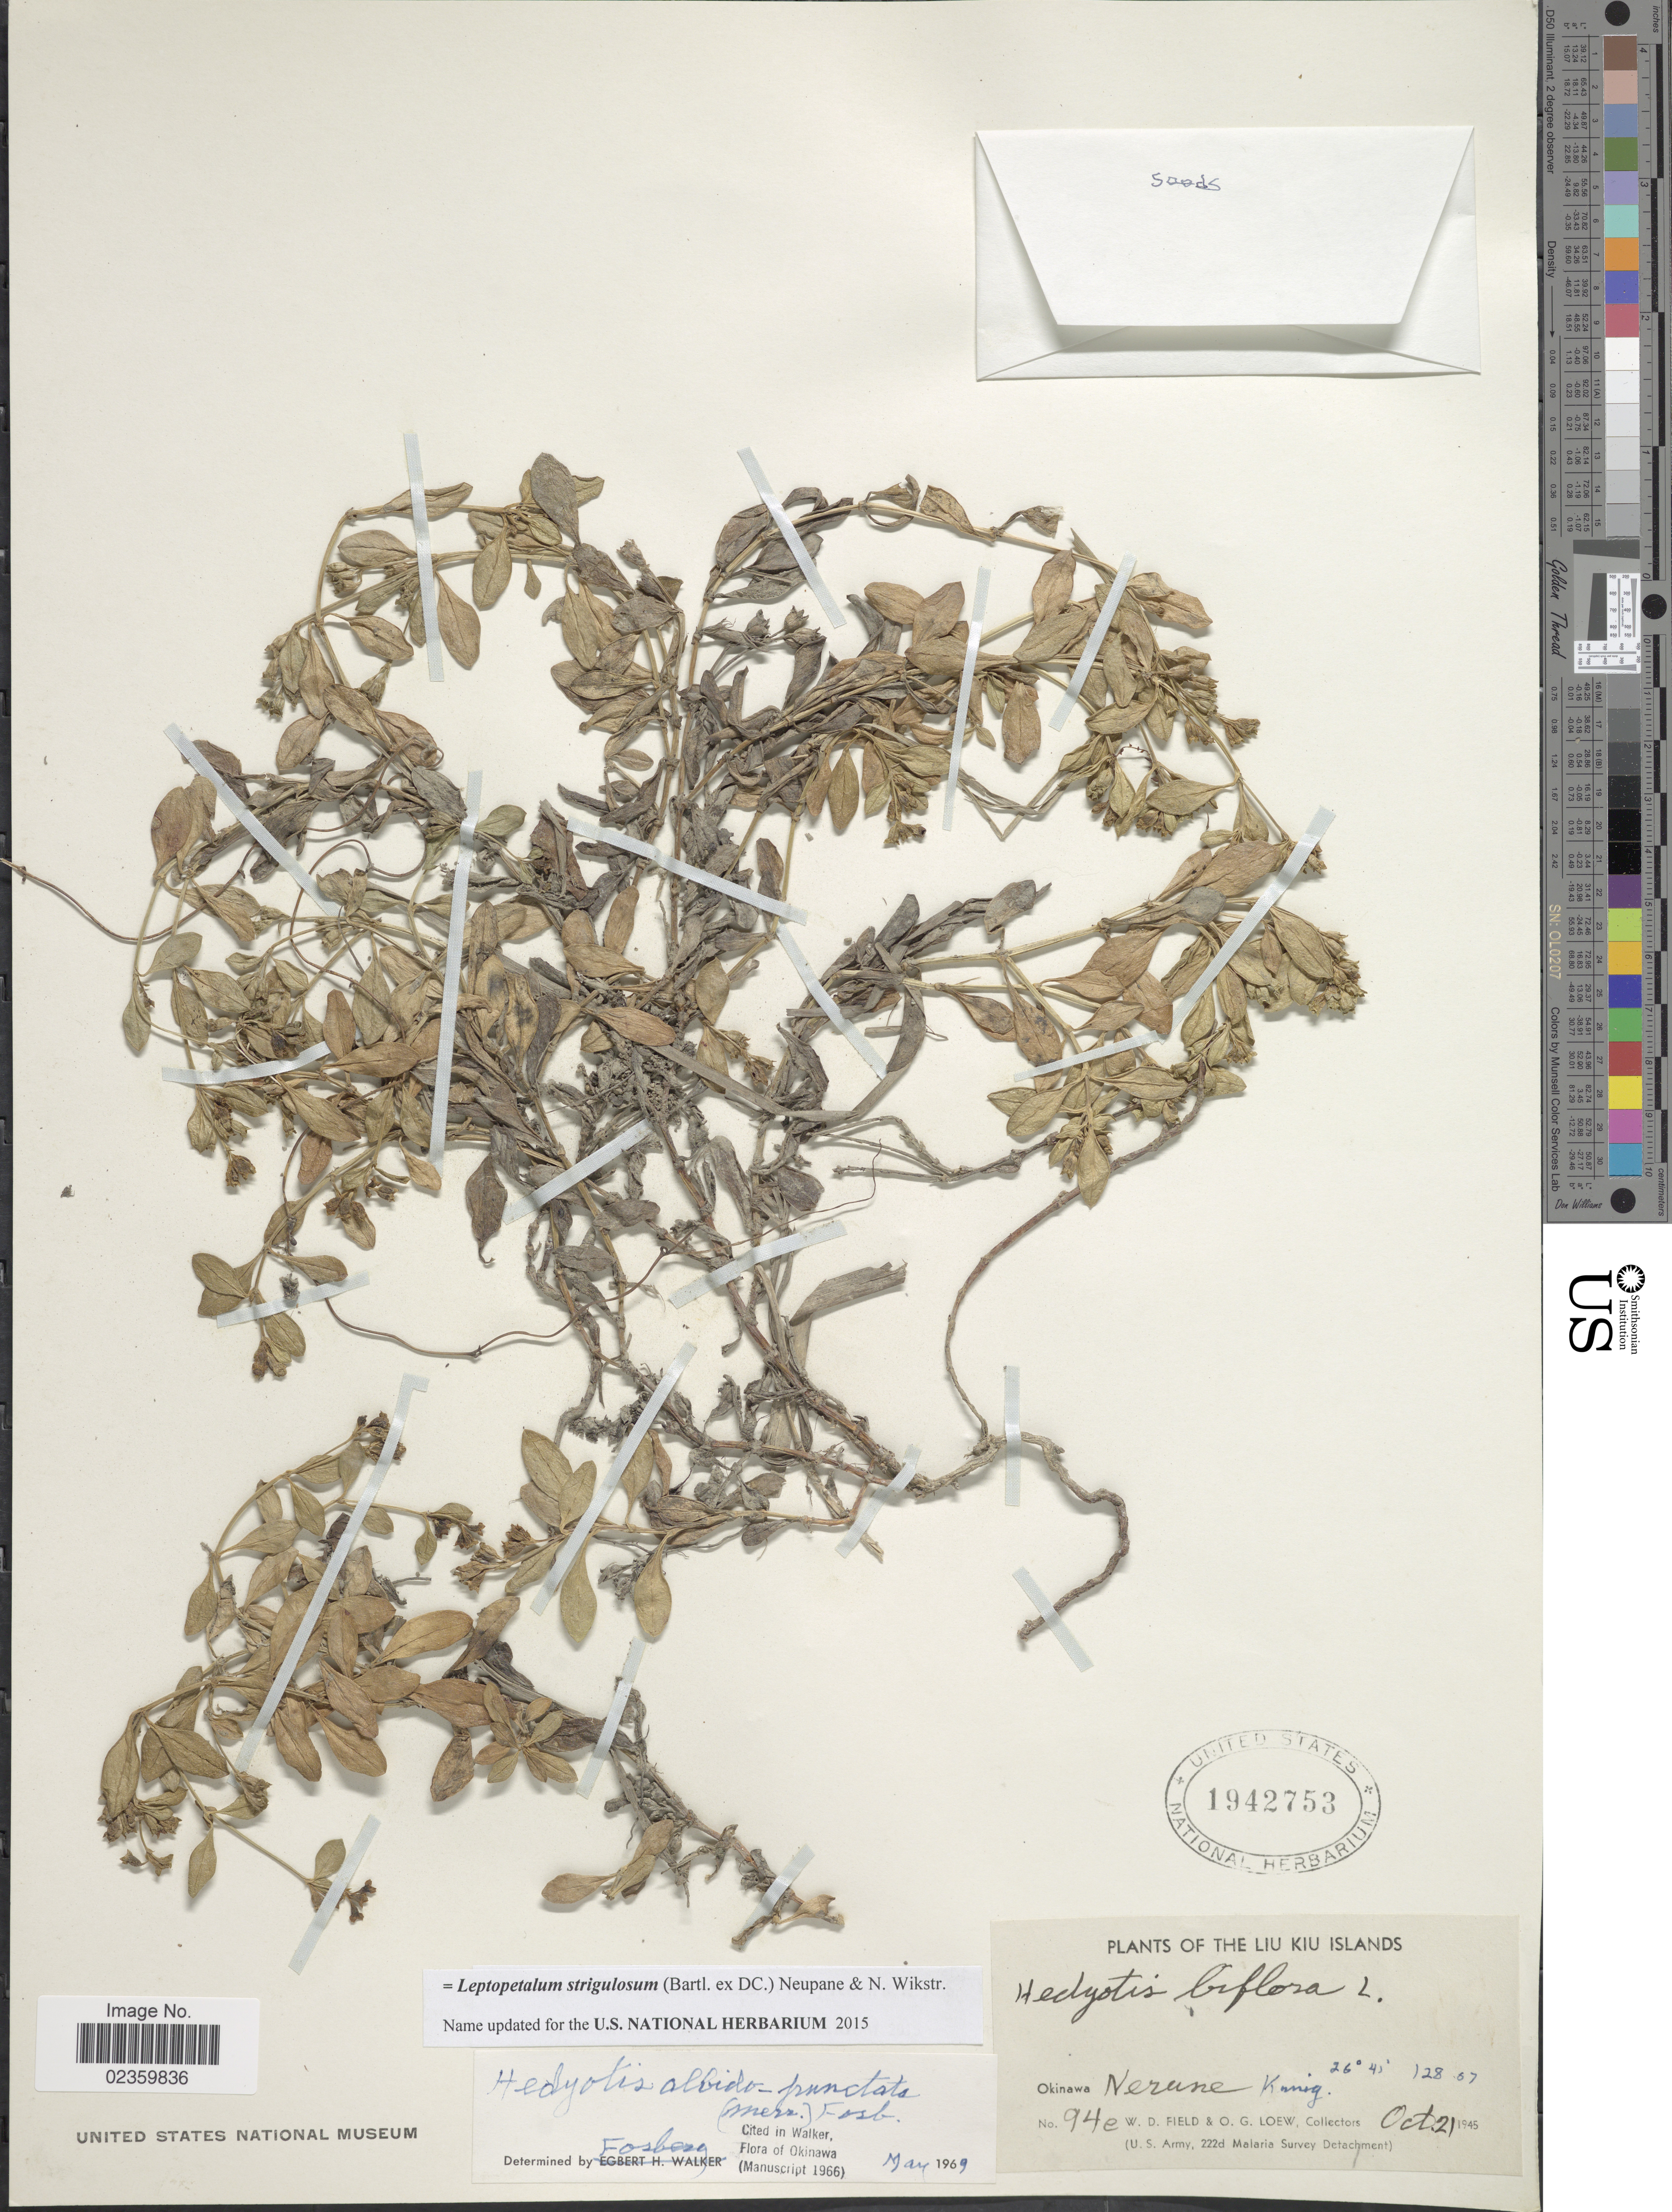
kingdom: Plantae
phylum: Tracheophyta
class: Magnoliopsida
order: Gentianales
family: Rubiaceae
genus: Leptopetalum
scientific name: Leptopetalum strigulosum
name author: (Bartl. ex DC.) Neupane & N. Wikstr.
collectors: W. D. Field & O. G. Loew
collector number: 94e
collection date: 1945-10-21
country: Japan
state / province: Okinawa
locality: The Liu Kiu Islands, Okinawa, Nerune Kunig.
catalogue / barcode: US 1942753